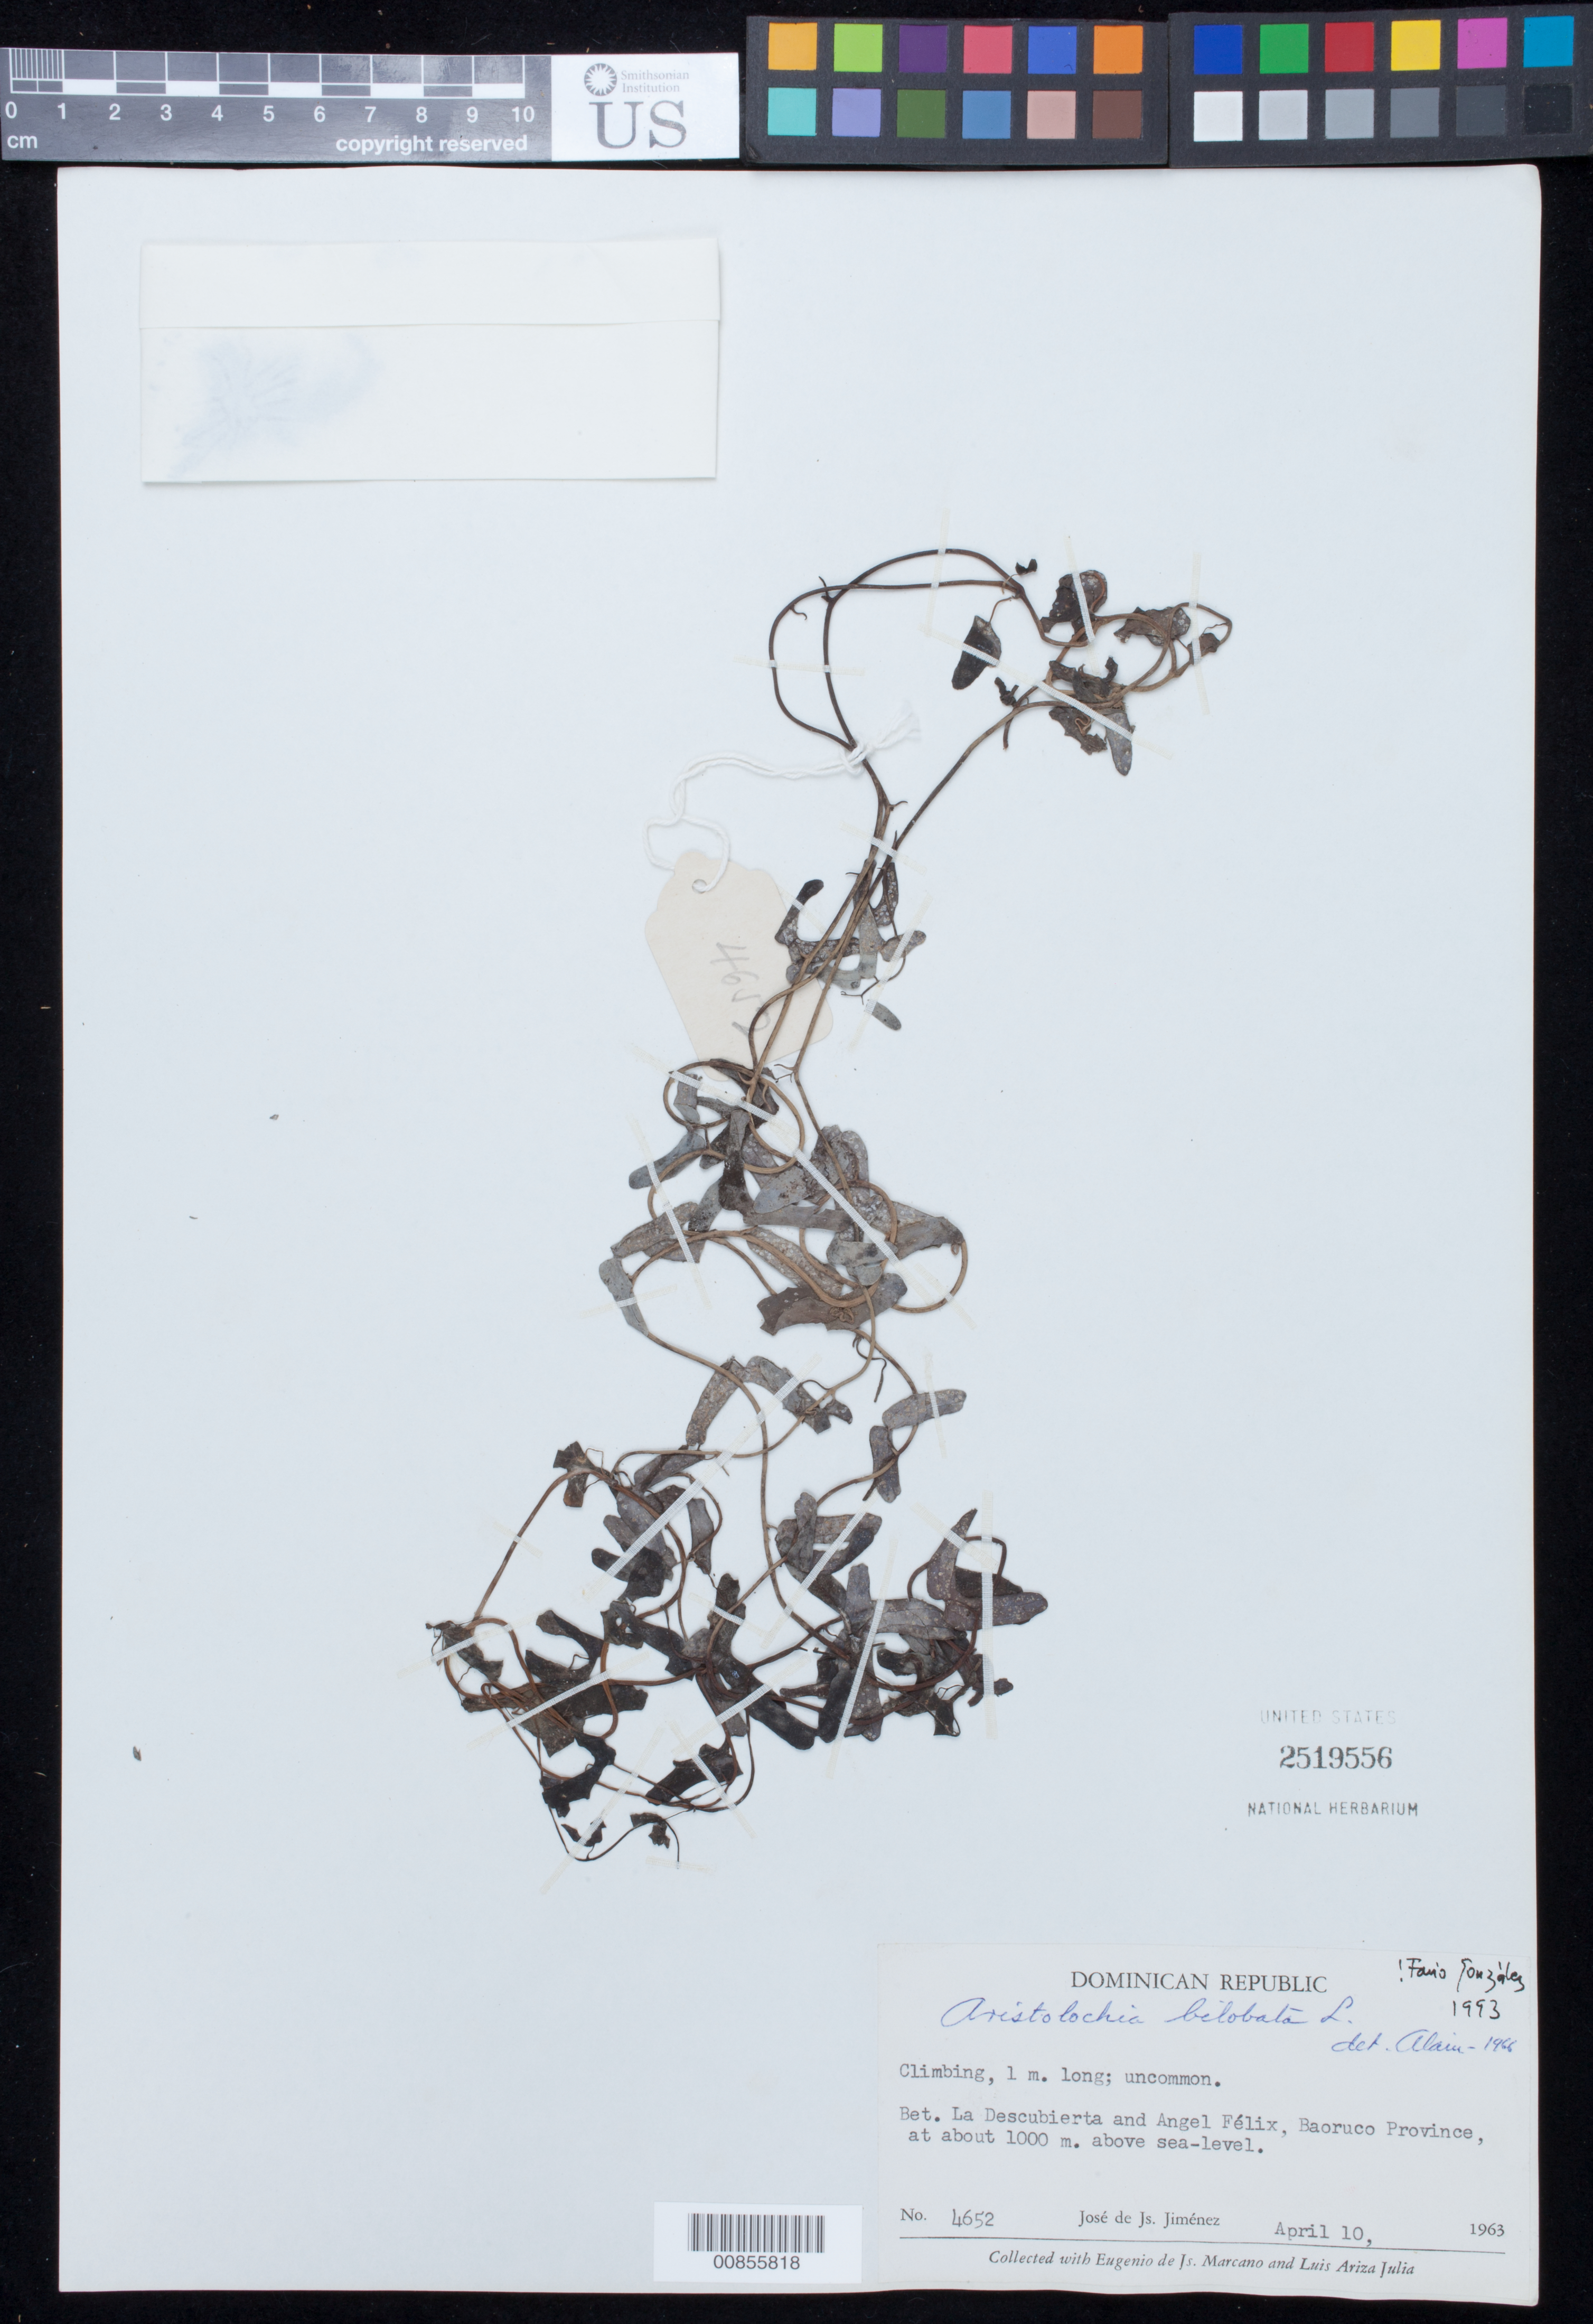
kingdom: Plantae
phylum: Tracheophyta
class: Magnoliopsida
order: Piperales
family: Aristolochiaceae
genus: Aristolochia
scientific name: Aristolochia sp.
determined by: Fernandez, E.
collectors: J. J. Jiménez Almonte, E. J. Marcano F. & L. Ariza-Julia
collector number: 4652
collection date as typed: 10 Apr 1963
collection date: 1963-04-10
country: Dominican Republic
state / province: Baoruco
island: Hispaniola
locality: Between La Descubierta and Angel Félix.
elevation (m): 1000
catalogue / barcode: US 2519556